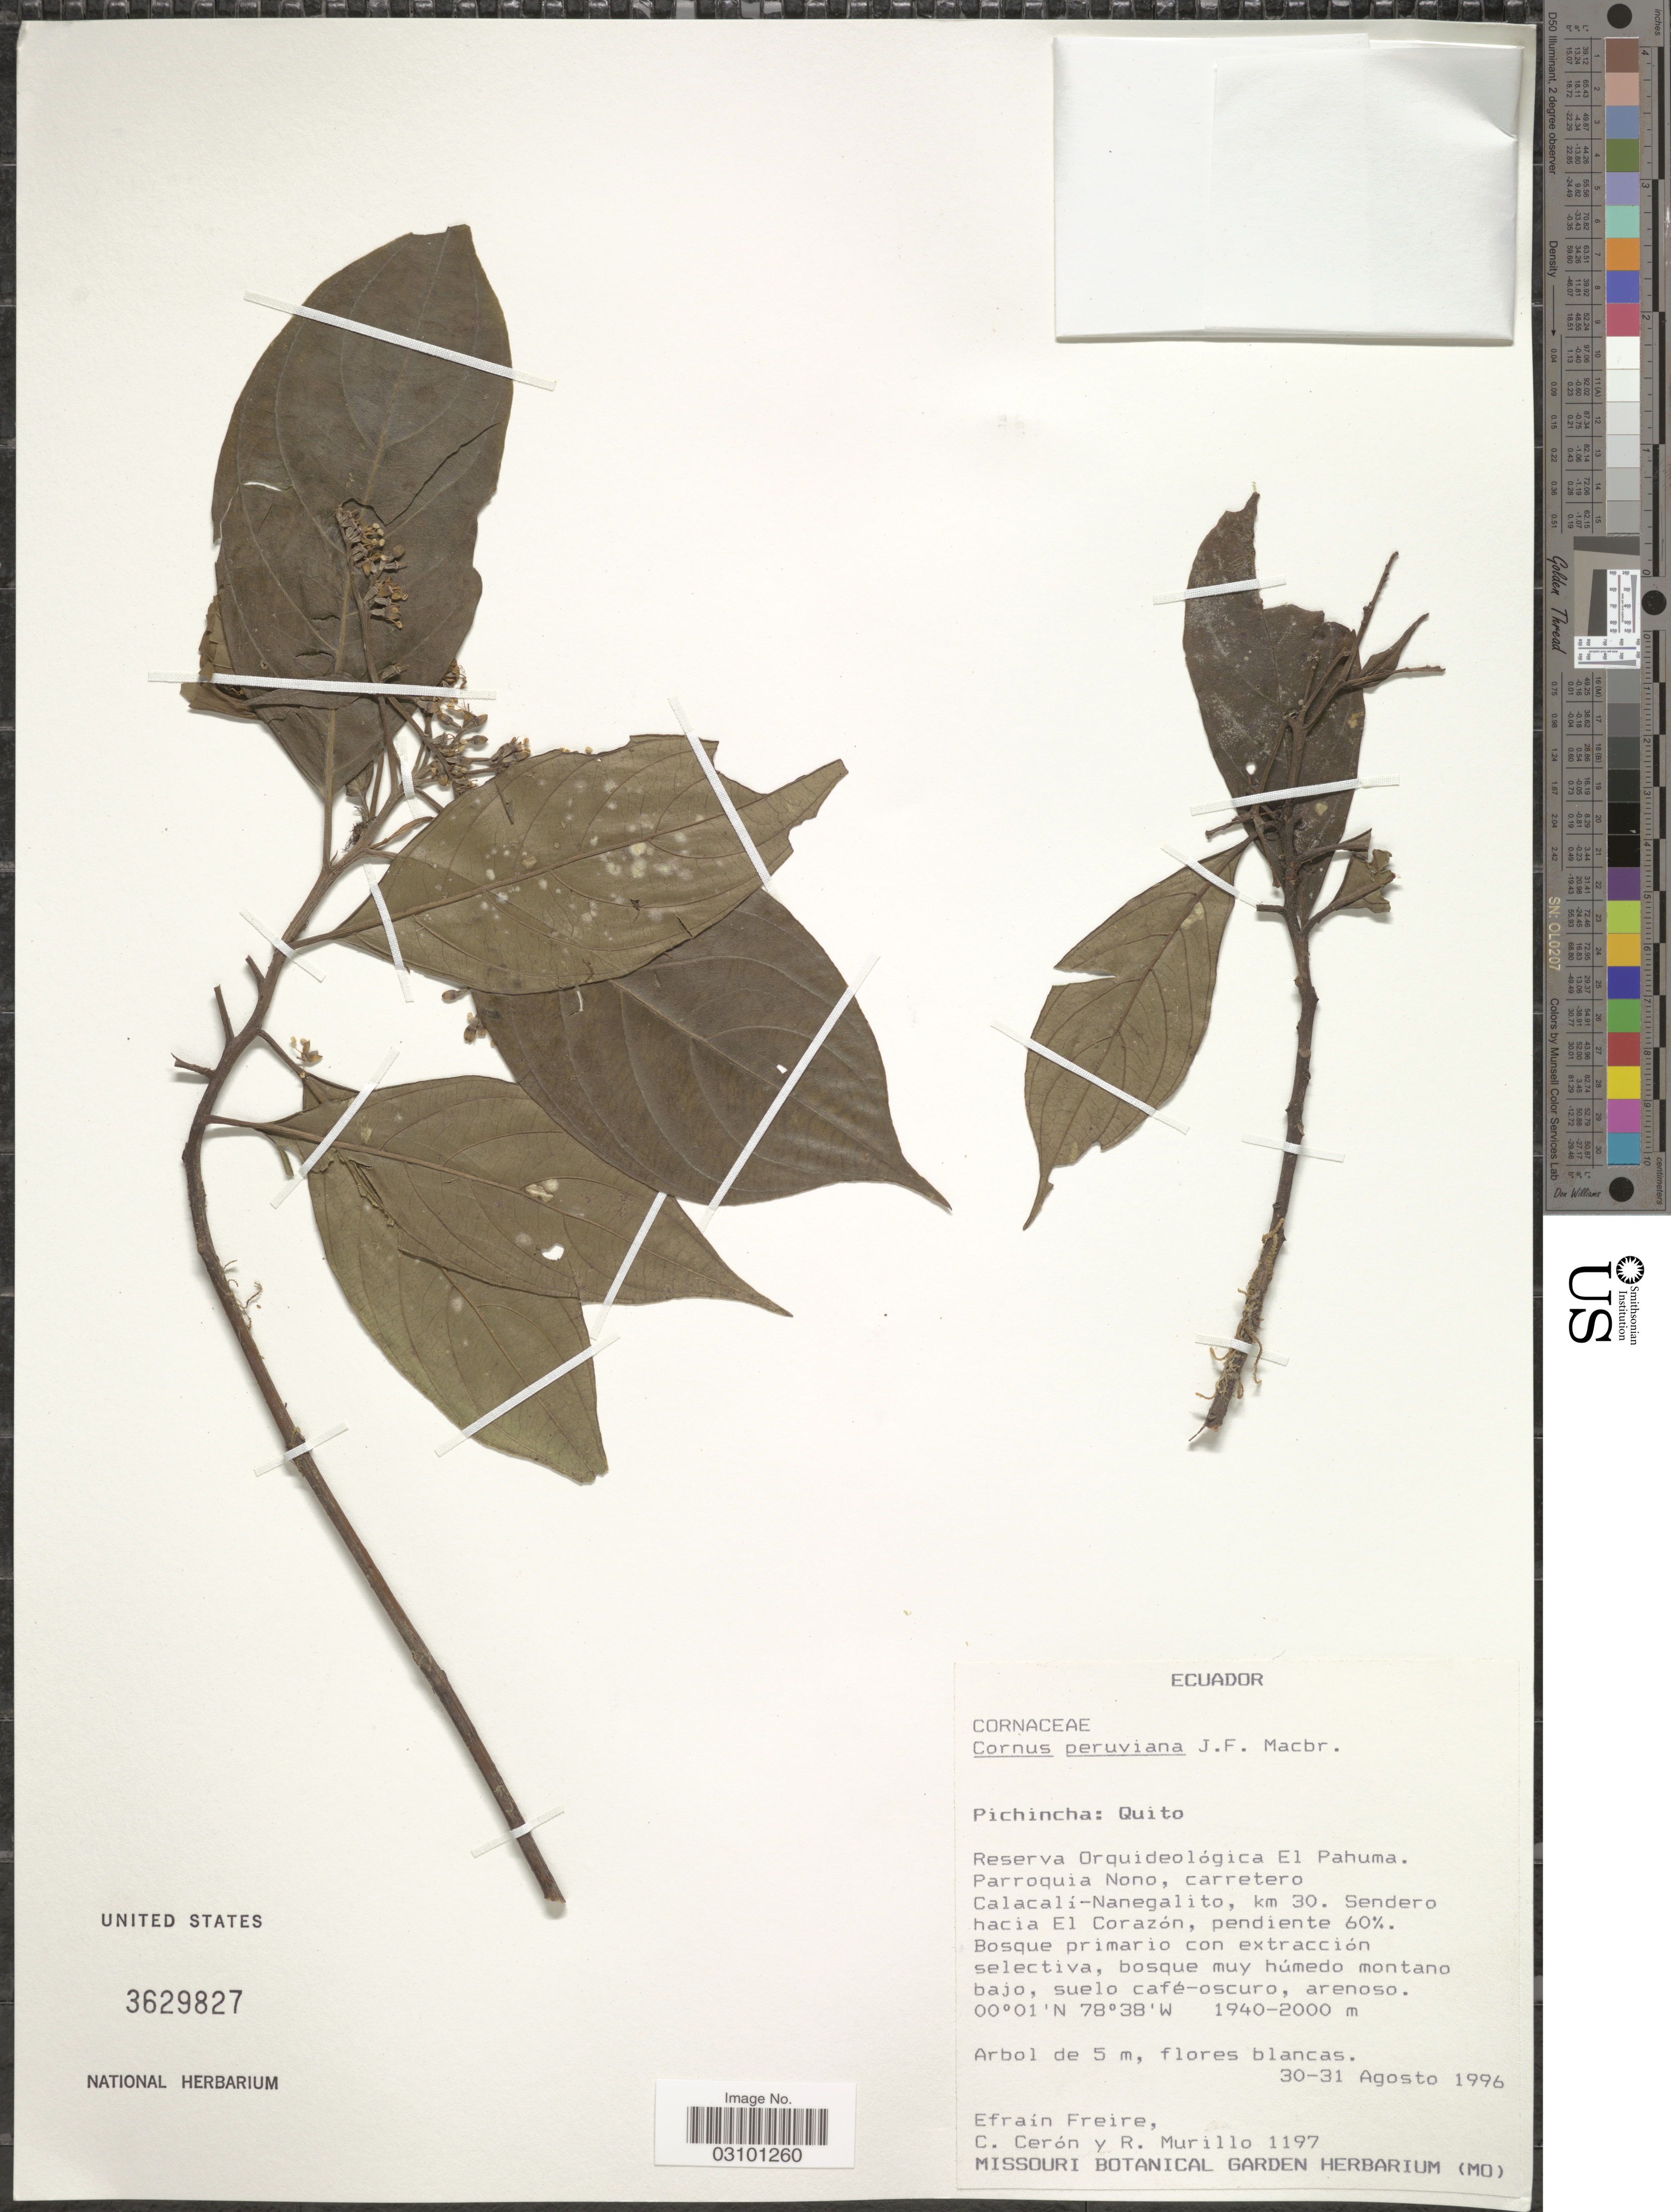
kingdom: Plantae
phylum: Tracheophyta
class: Magnoliopsida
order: Cornales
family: Cornaceae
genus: Cornus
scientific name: Cornus peruviana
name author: J.F. Macbr.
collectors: E. Freire, C. E. Cerón M. & R. Murillo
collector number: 1197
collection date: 1996-08-30/1996-08-31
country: Ecuador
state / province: Pichincha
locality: Quito. Reserva Orquideológica El Pahuma. Parroquia Nono, carretero Calacalí-Nanegalito, km 30. Sendero hacia El Corazón.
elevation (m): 1940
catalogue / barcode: US 3629827